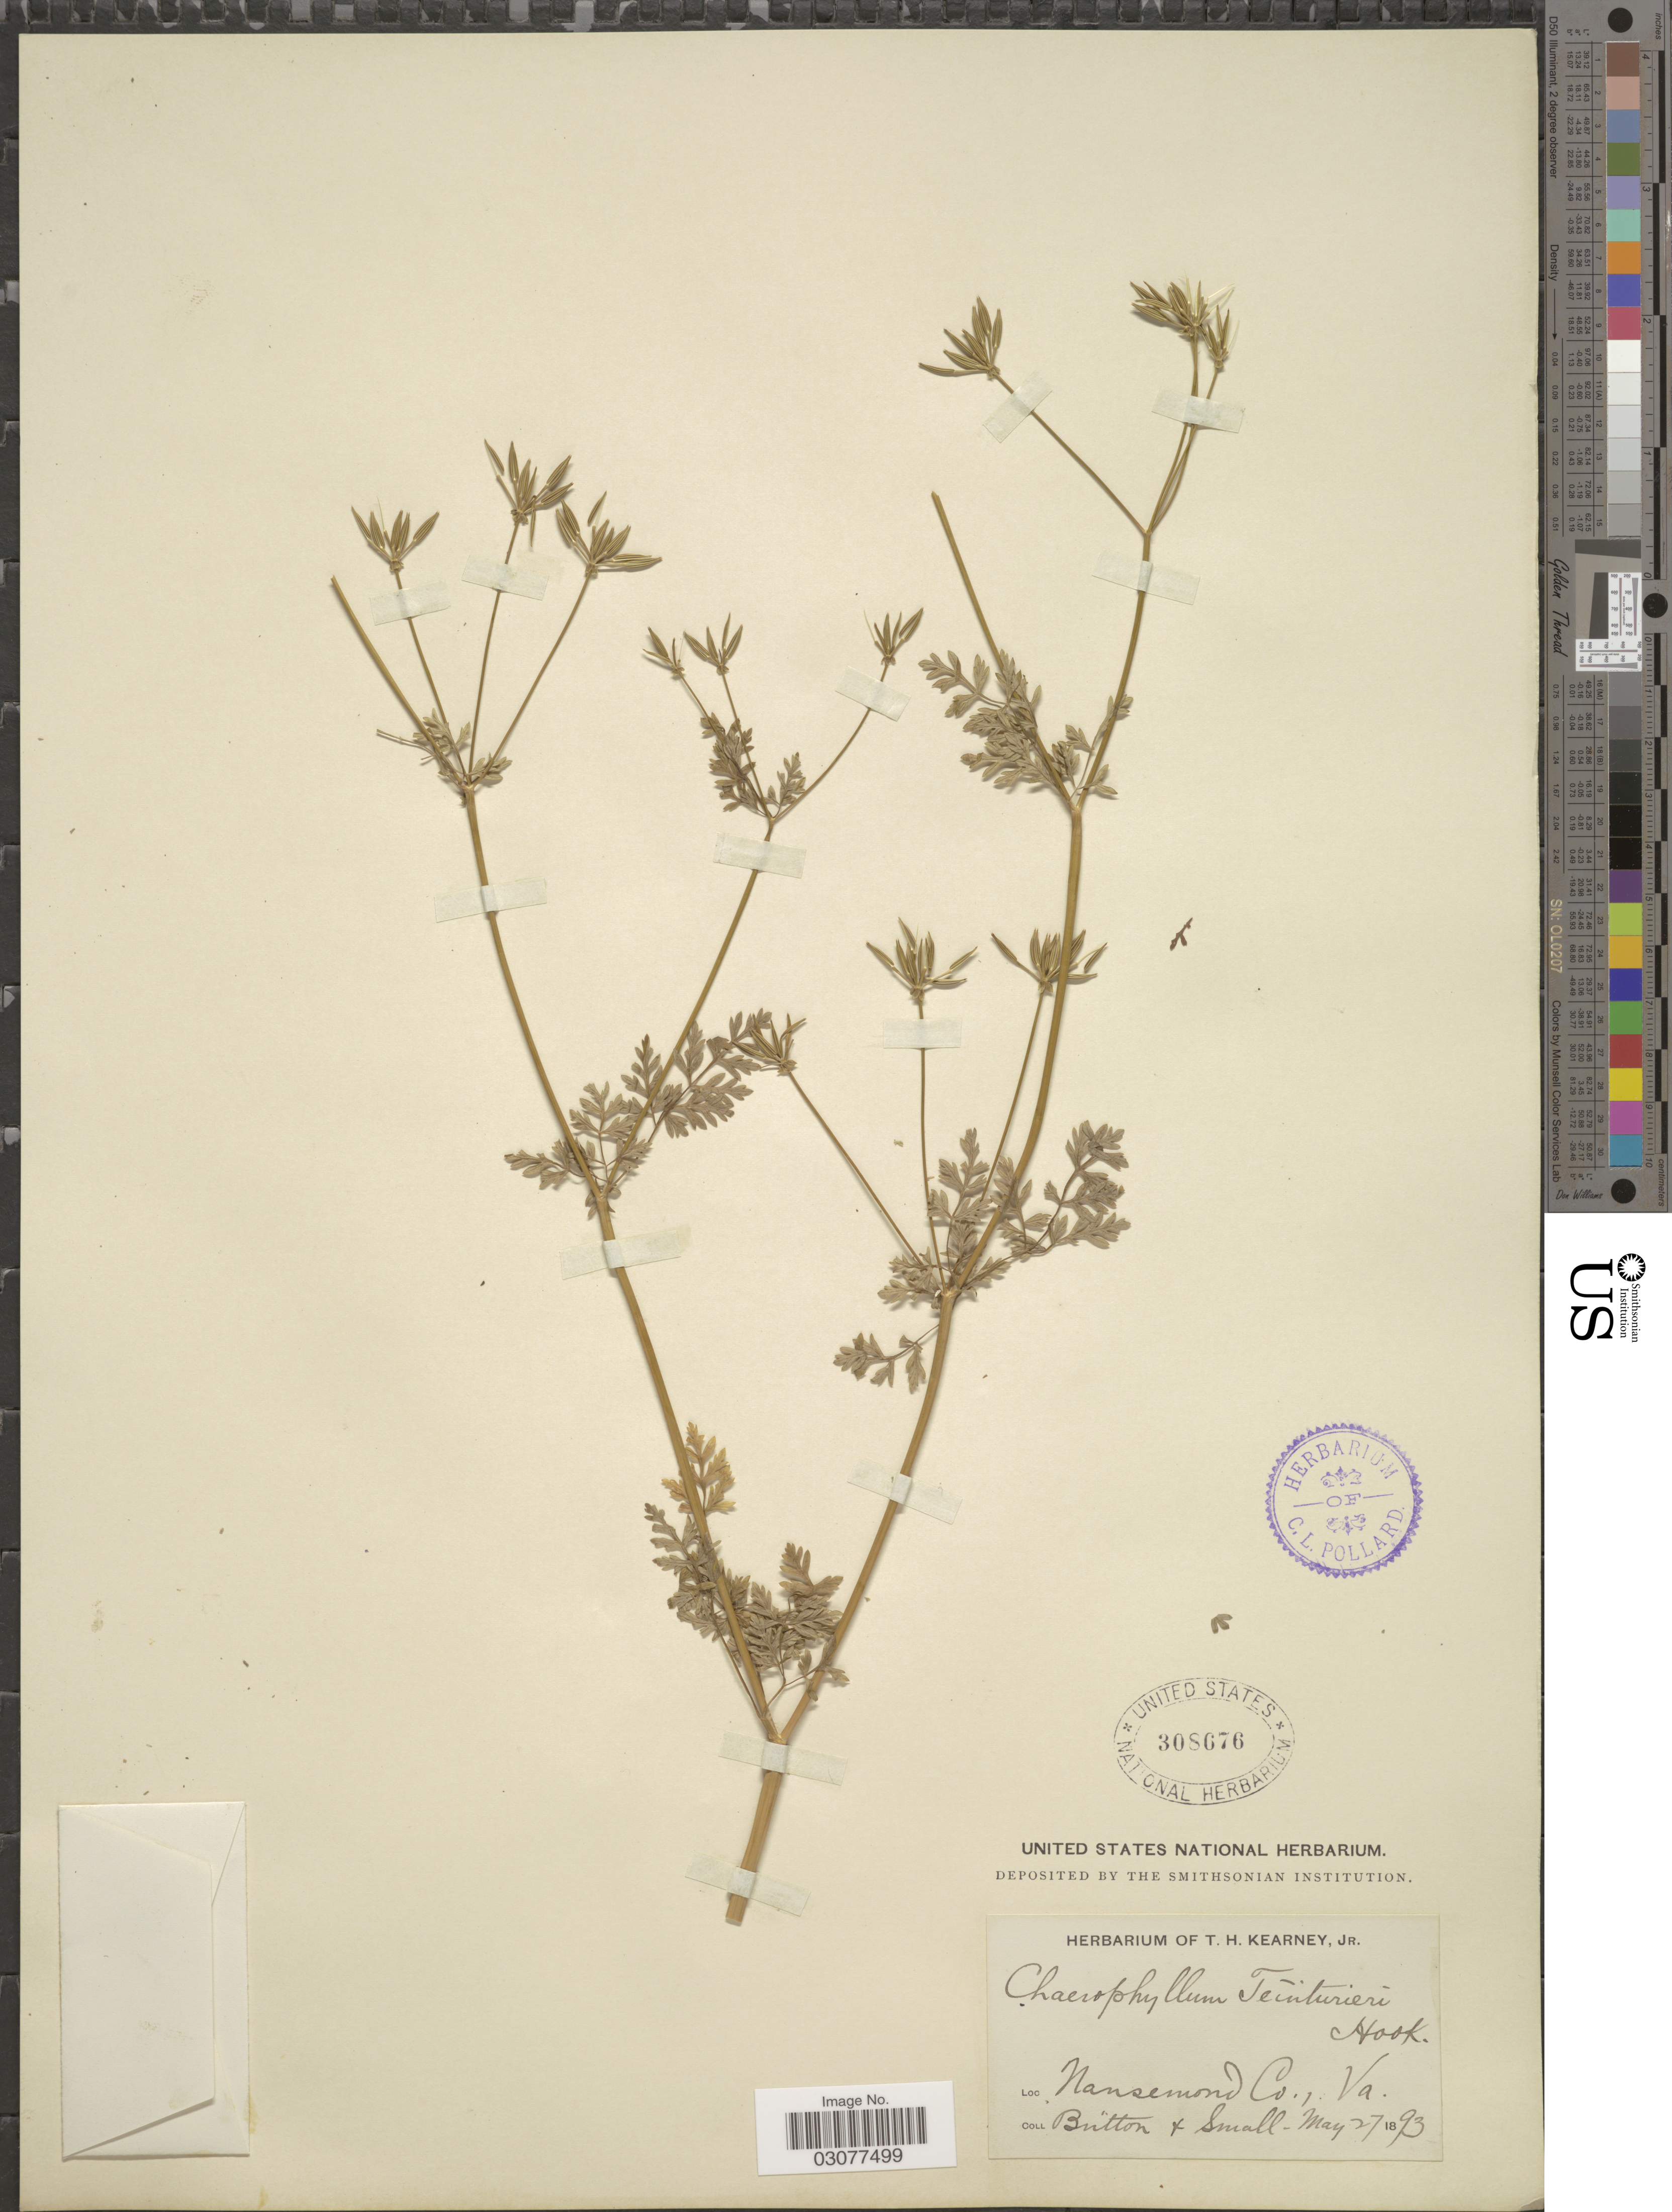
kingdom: Plantae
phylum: Tracheophyta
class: Magnoliopsida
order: Apiales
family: Apiaceae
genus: Chaerophyllum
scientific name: Chaerophyllum tainturieri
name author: Hook.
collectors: Britton, -- & -- Small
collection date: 1893-05-27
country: United States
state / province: Virginia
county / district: City of Suffolk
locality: Nansemond Co.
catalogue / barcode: US 308676